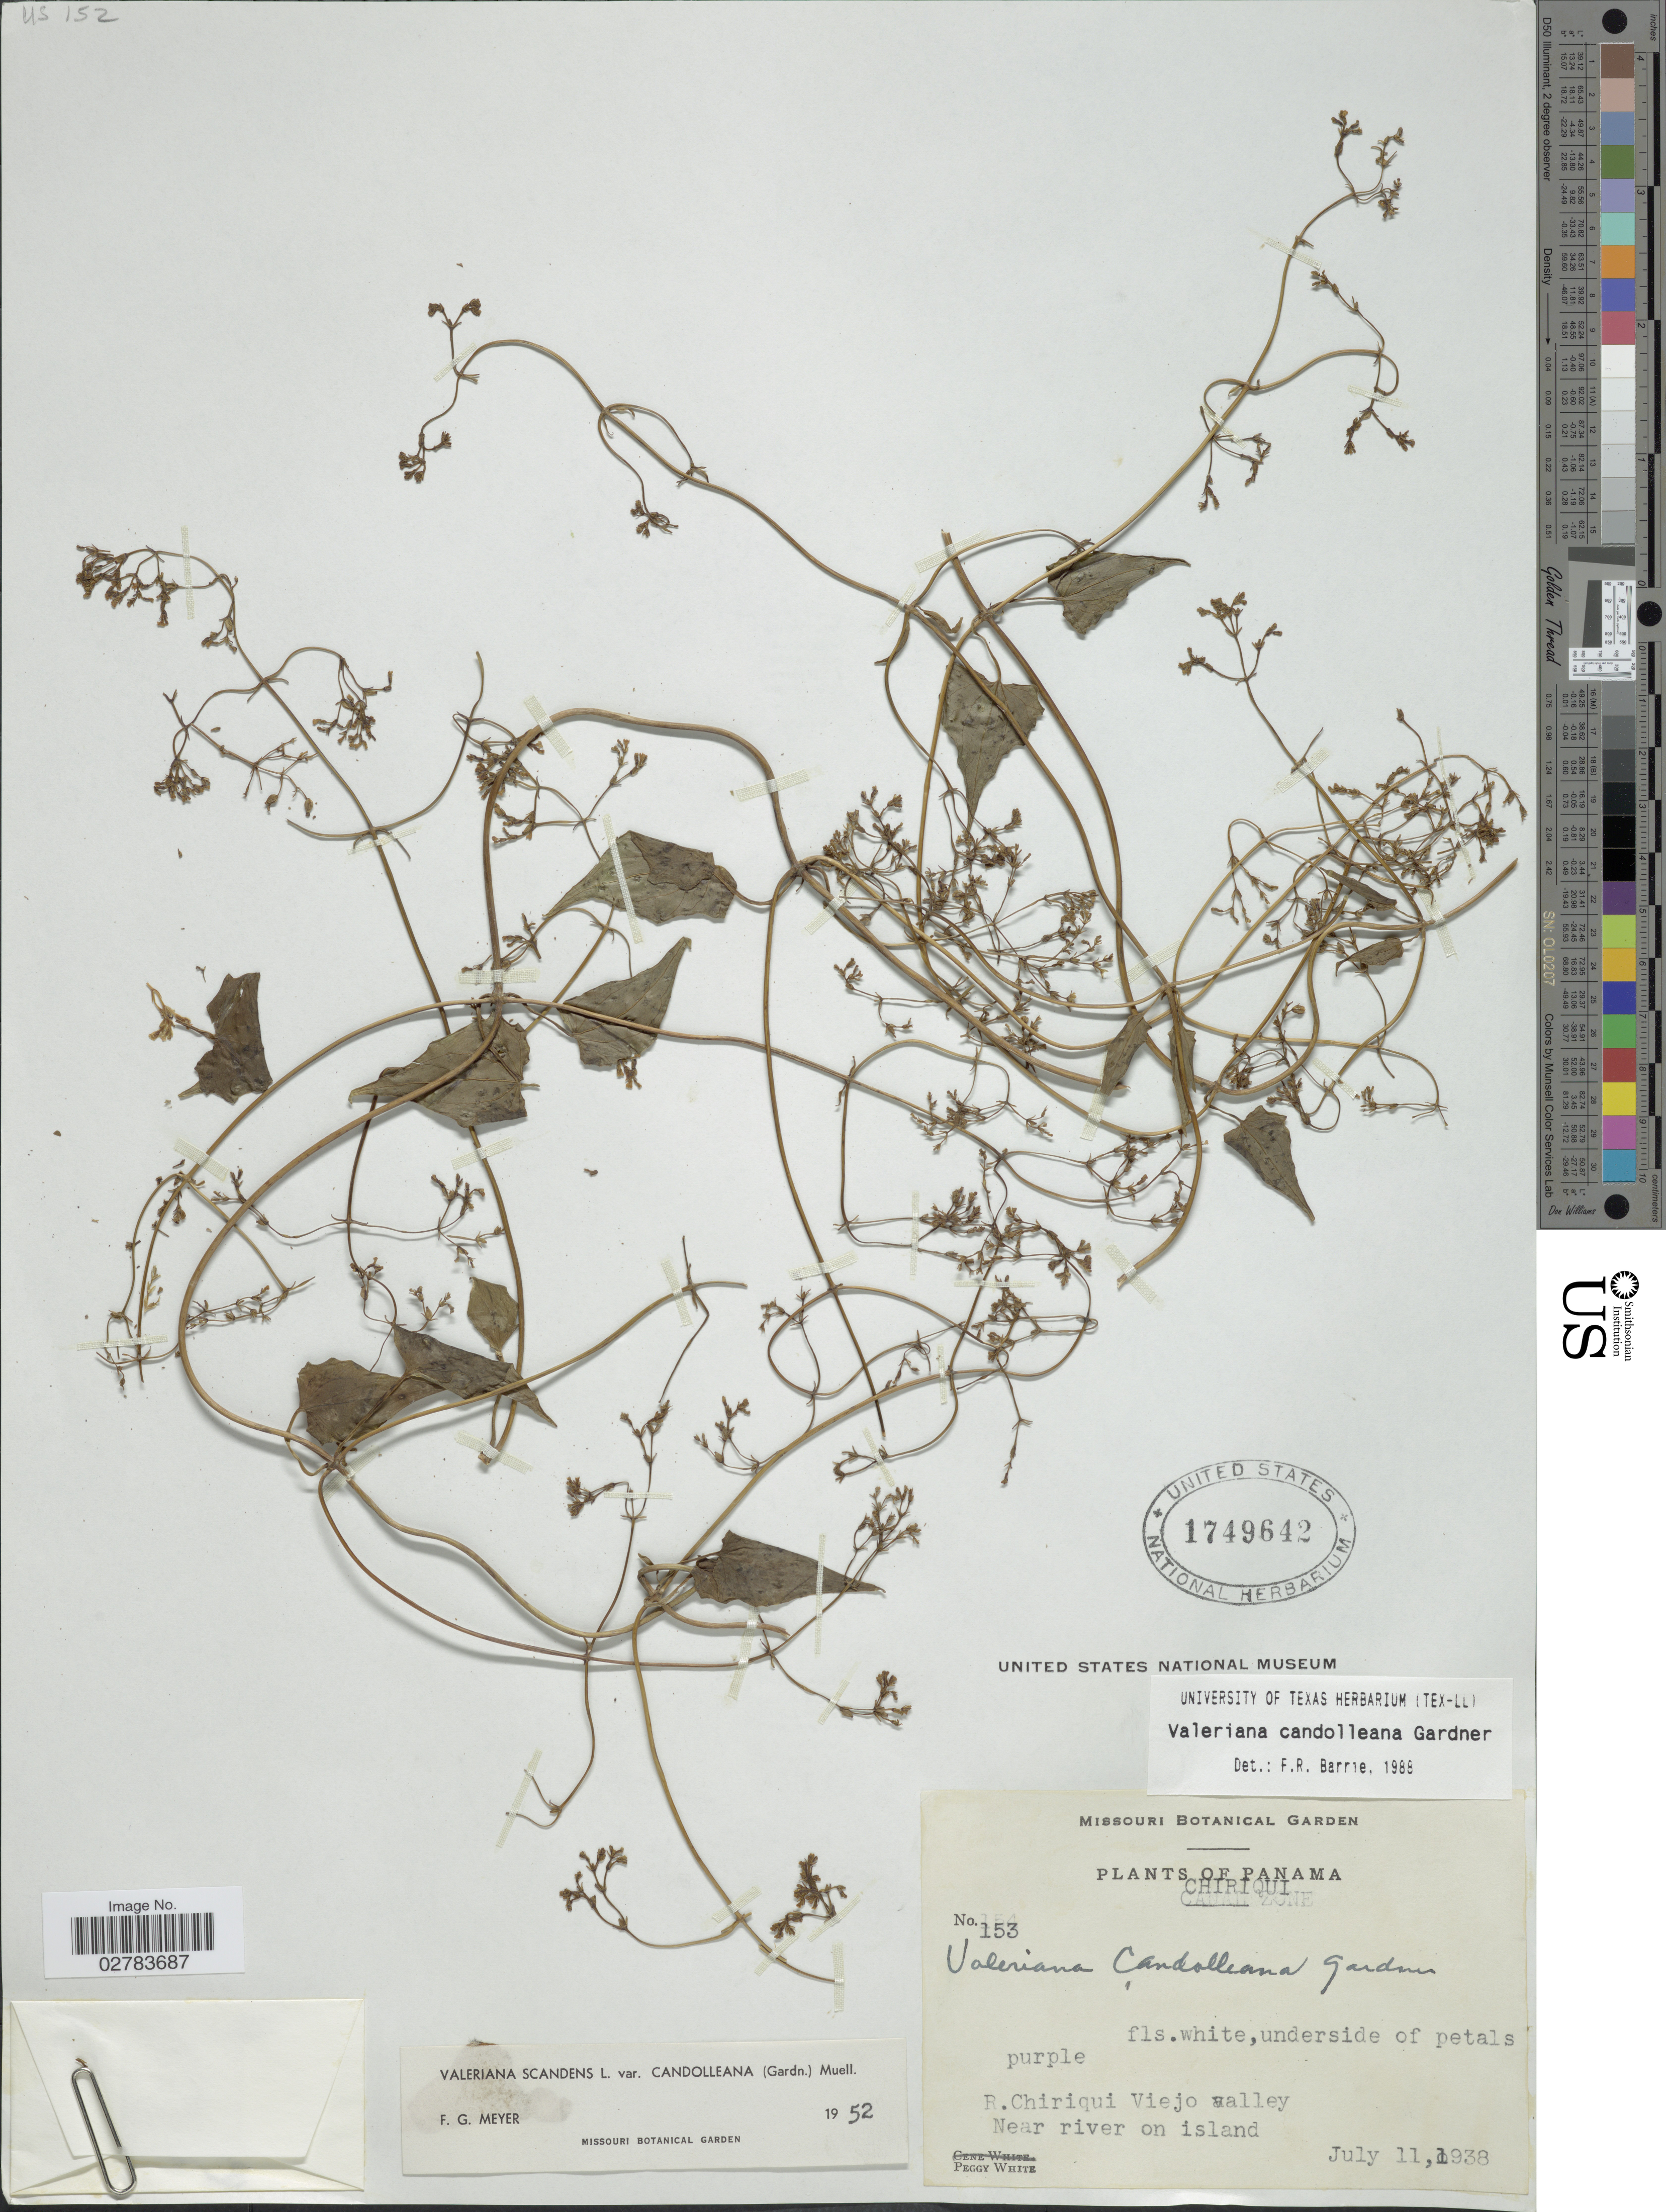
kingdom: Plantae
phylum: Tracheophyta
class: Magnoliopsida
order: Dipsacales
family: Caprifoliaceae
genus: Valeriana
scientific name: Valeriana candolleana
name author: Gardner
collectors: P. White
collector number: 153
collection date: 1938-07-11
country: Panama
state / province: Chiriqui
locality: R. Chiriqui Viejo valley. Near river on island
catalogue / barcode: US 1749642